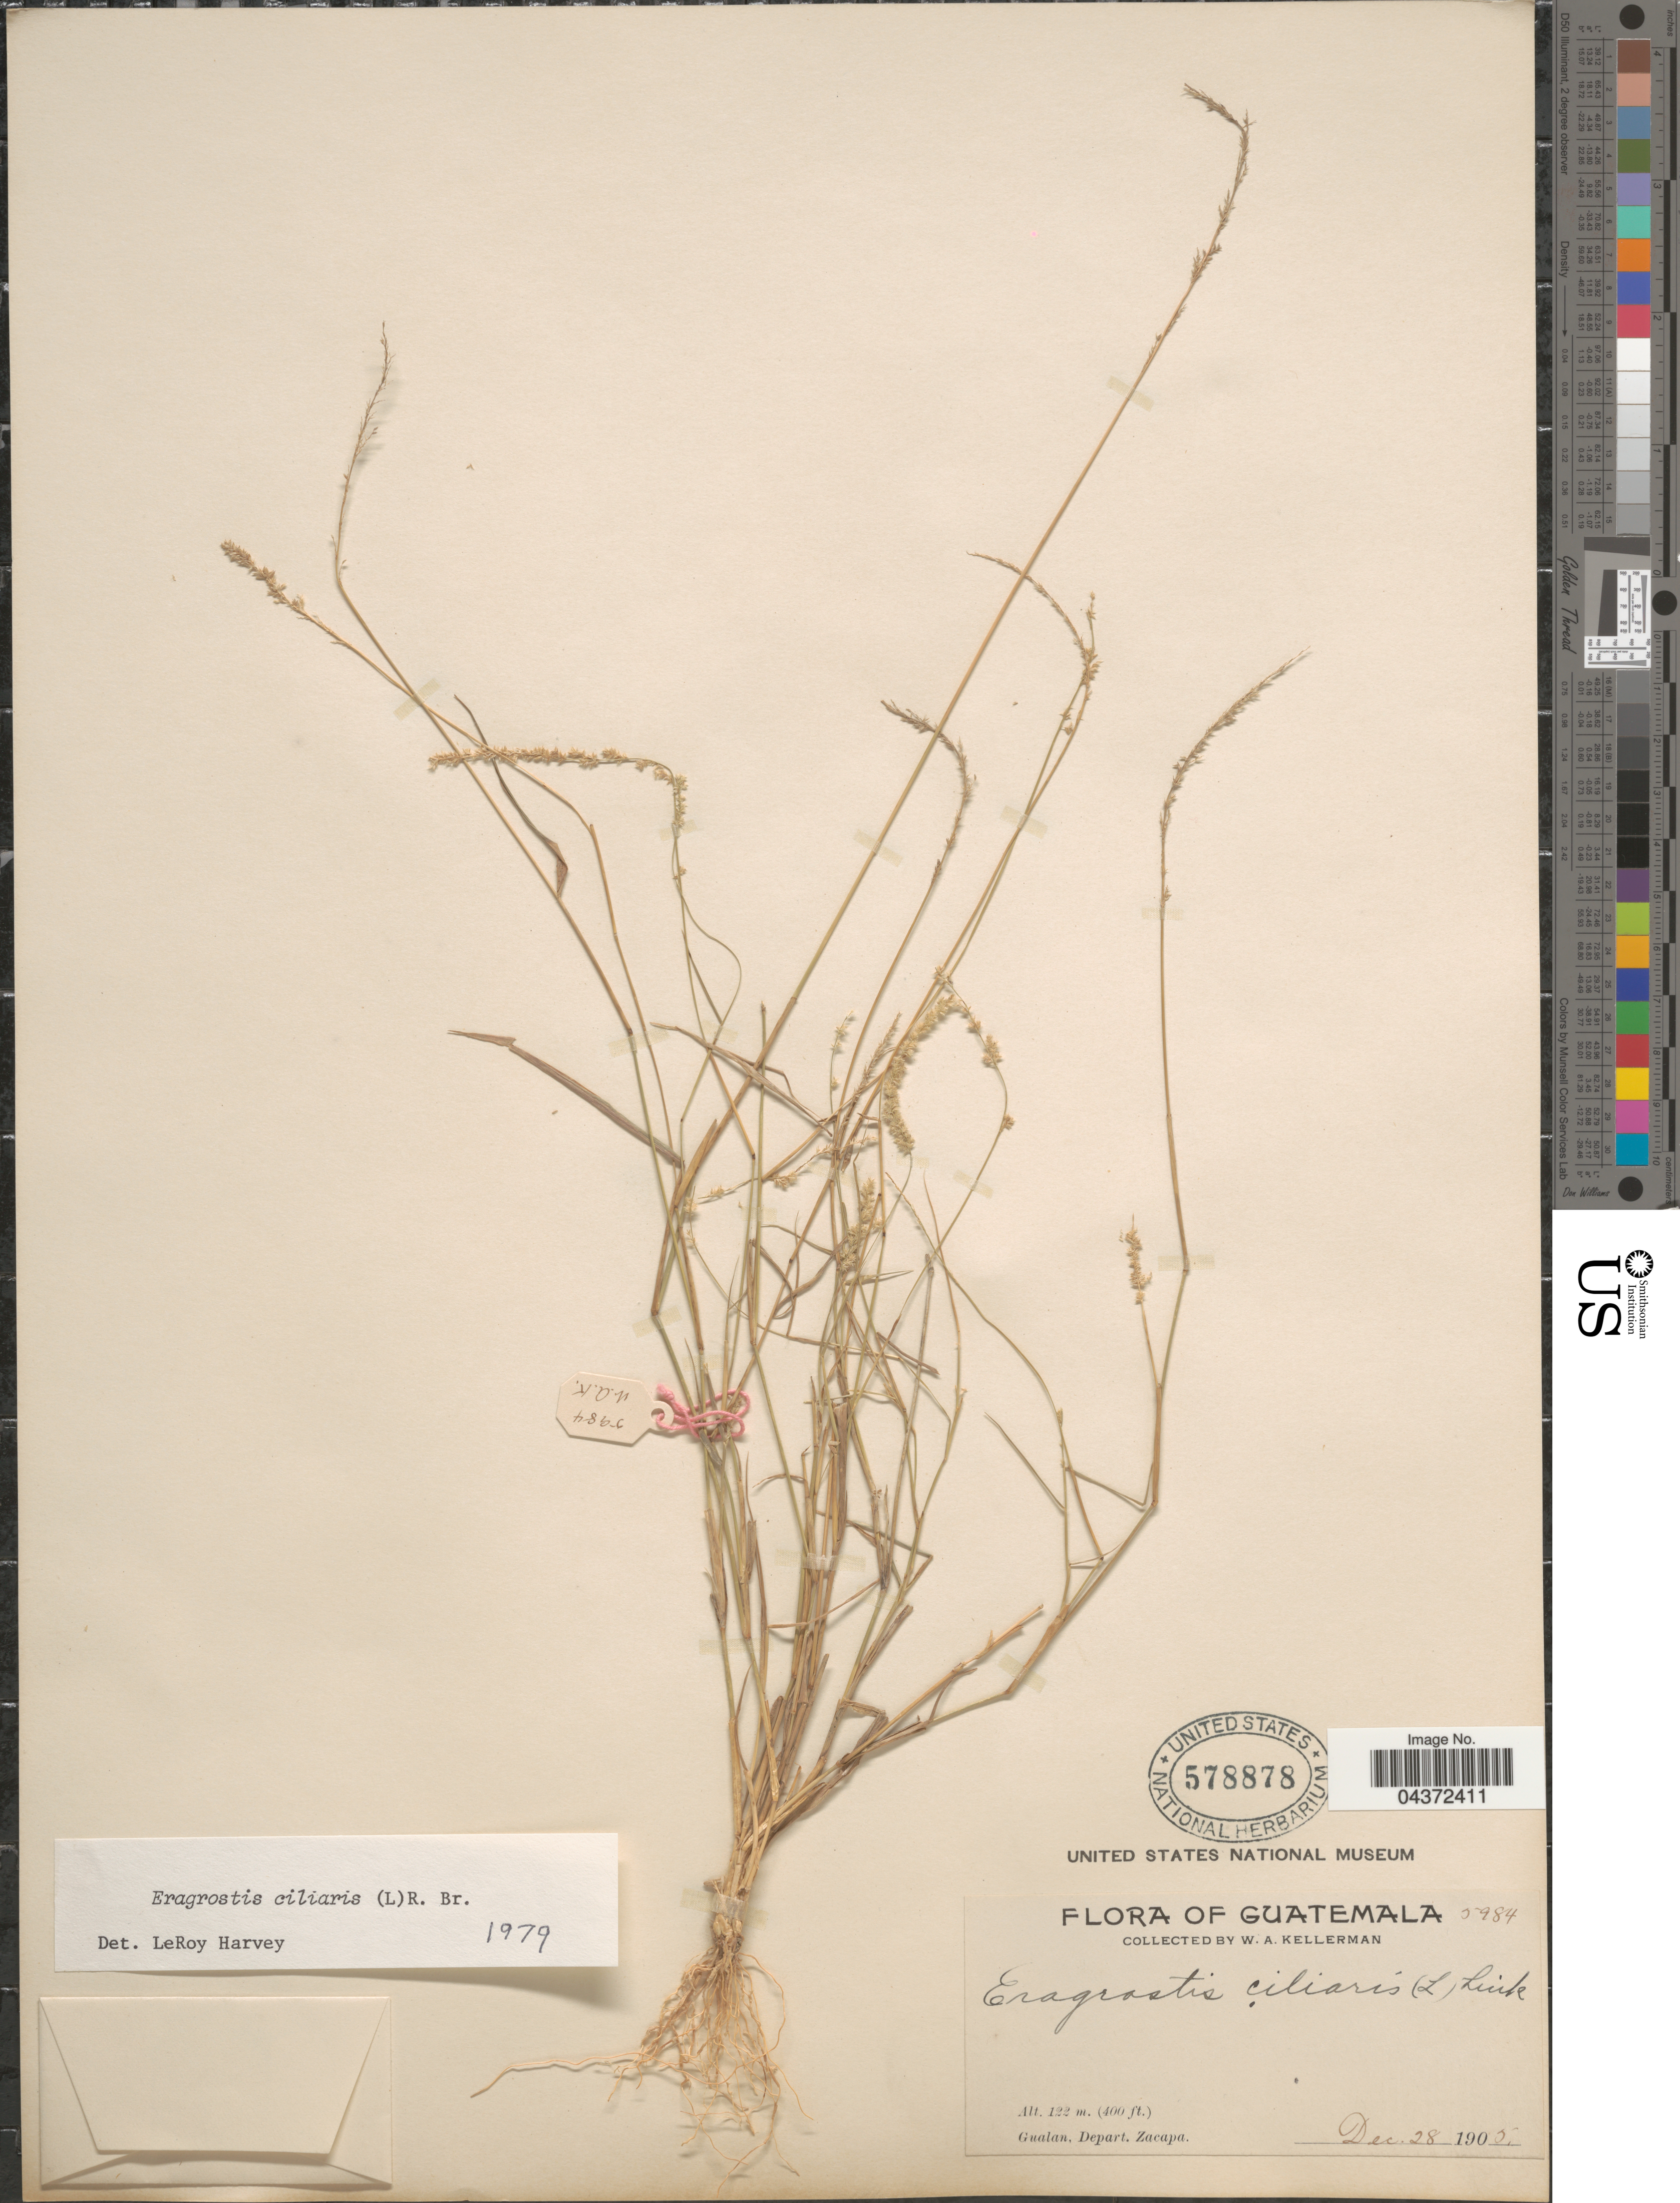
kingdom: Plantae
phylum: Tracheophyta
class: Liliopsida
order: Poales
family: Poaceae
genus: Eragrostis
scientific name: Eragrostis ciliaris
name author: (L.) R. Br.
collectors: W. Kellerman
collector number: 5984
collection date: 1905-12-28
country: Guatemala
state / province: Zacapa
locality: Gualan, Depart. Zacapa.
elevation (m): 122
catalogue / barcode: US 578878